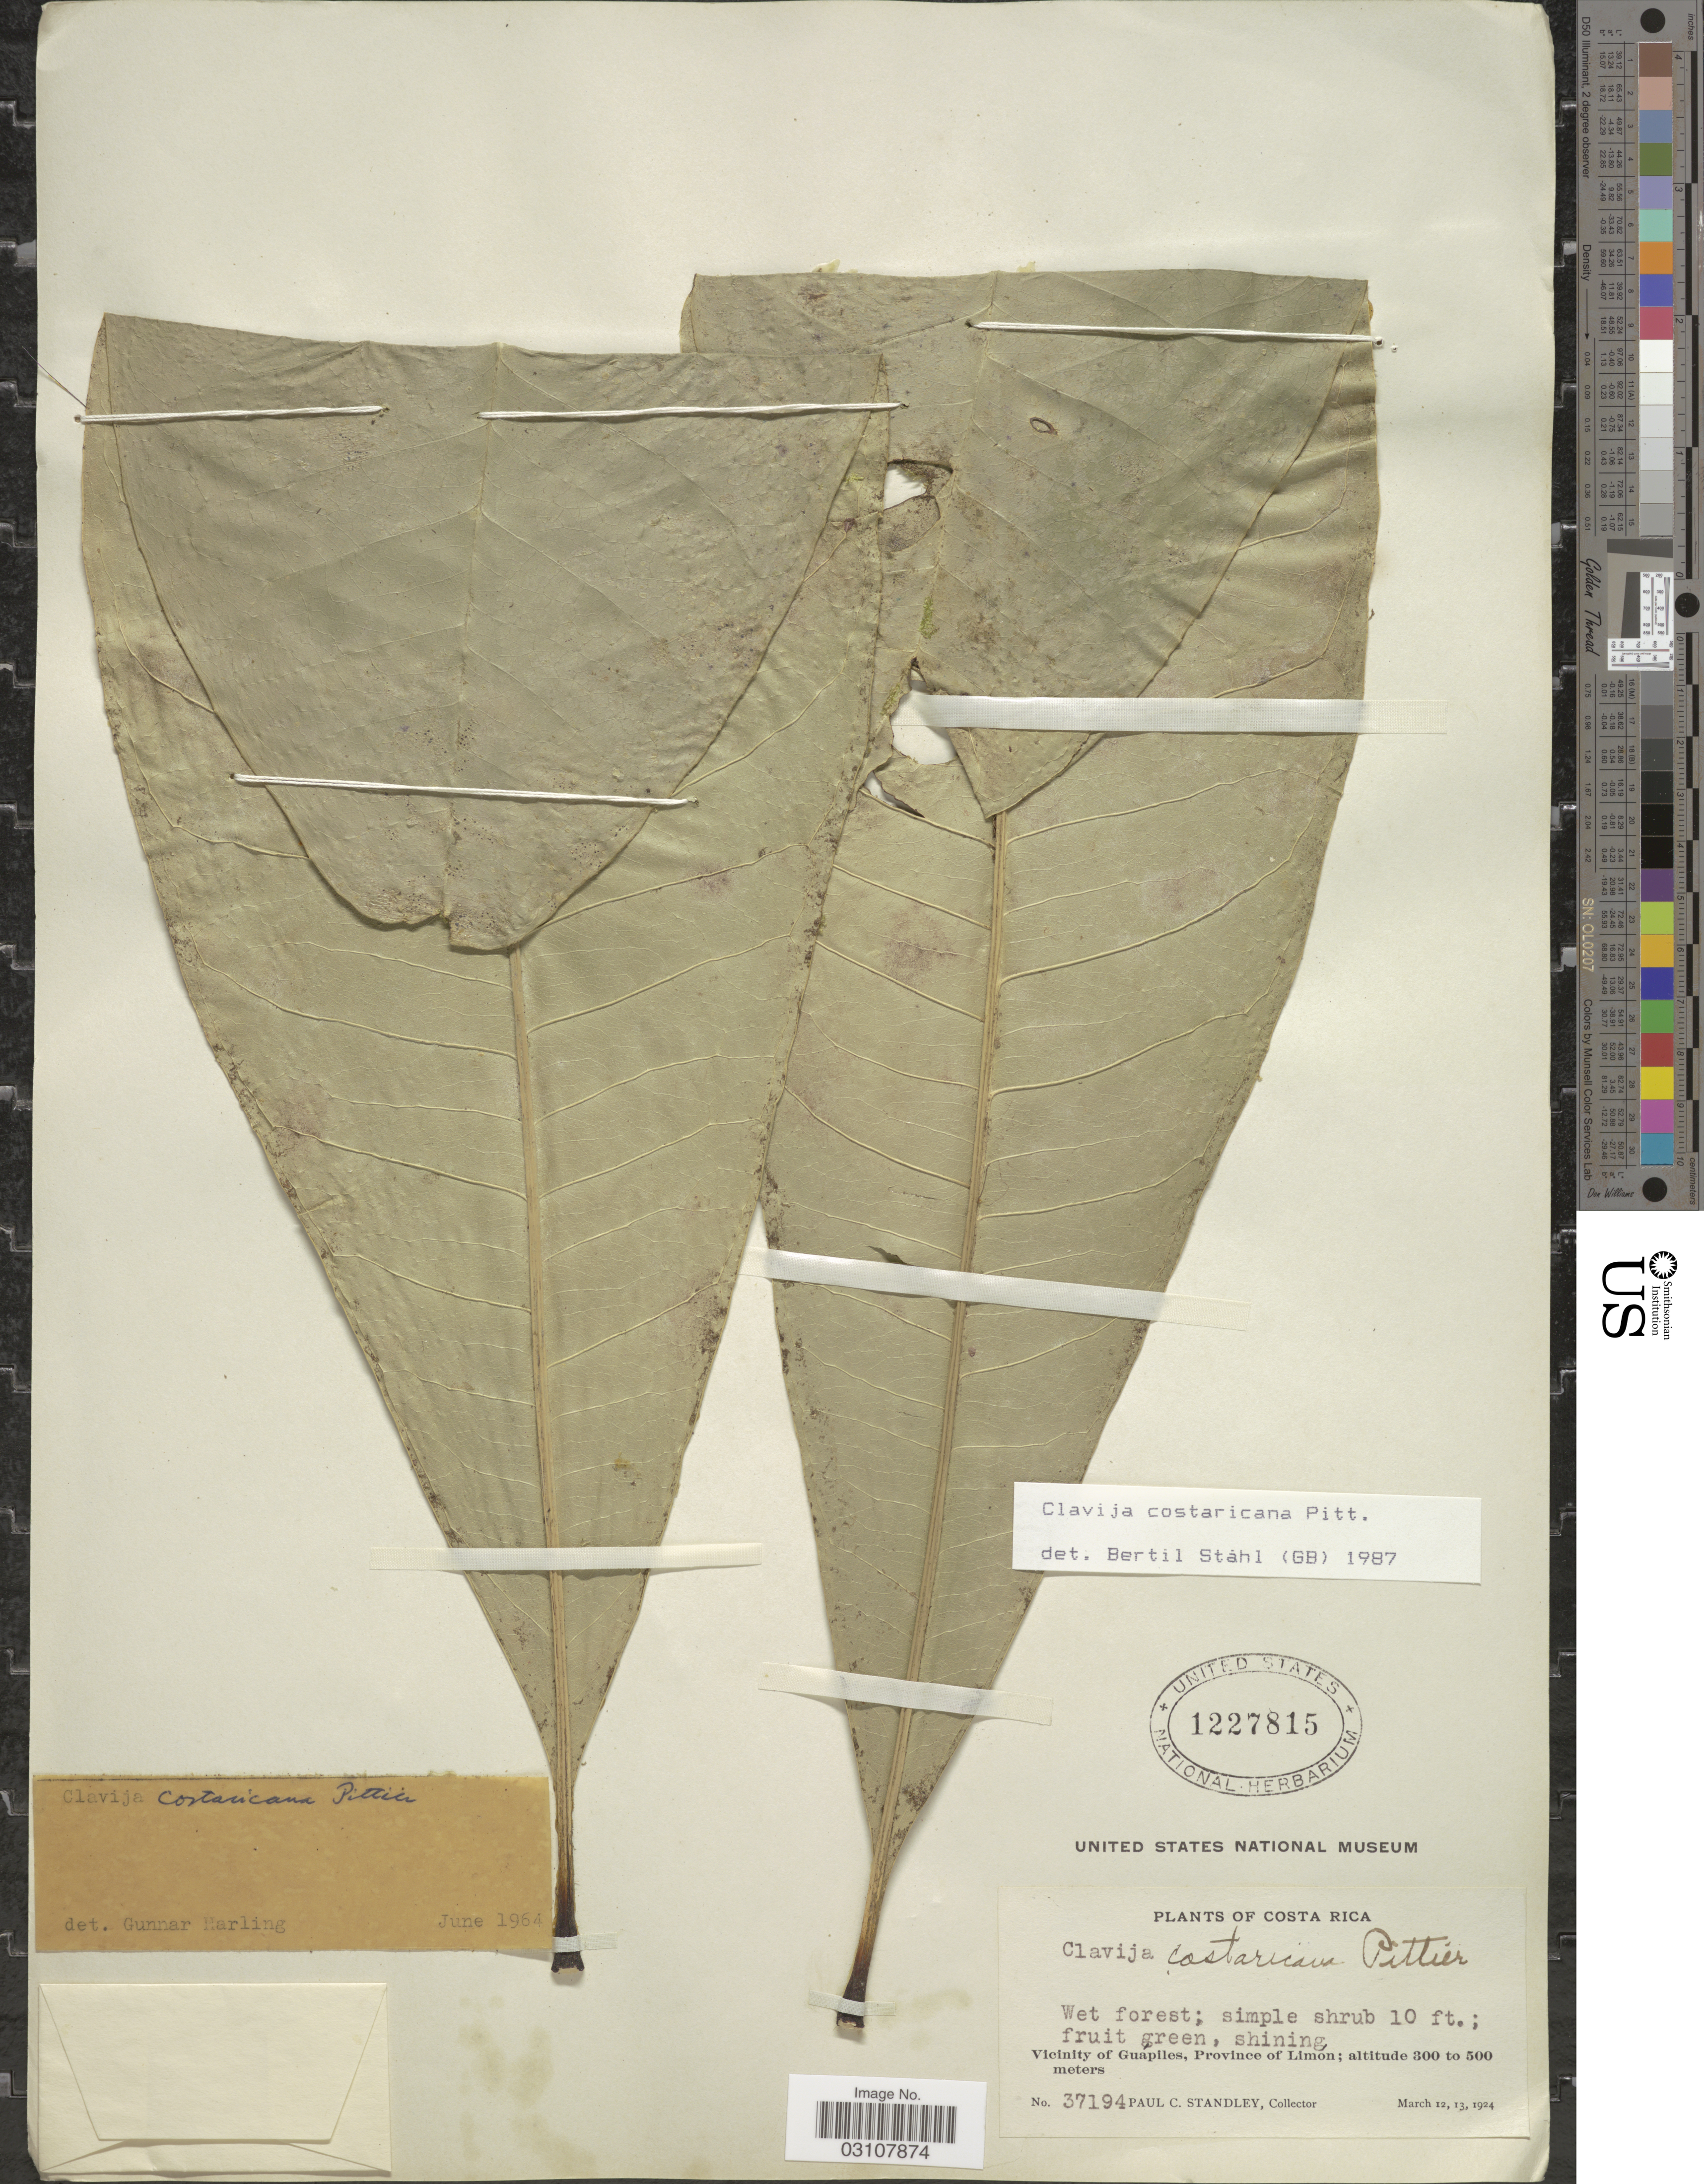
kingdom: Plantae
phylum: Tracheophyta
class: Magnoliopsida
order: Ericales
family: Primulaceae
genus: Clavija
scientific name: Clavija costaricana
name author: Pittier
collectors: P. C. Standley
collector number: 37194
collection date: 1924-03-12/1924-03-13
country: Costa Rica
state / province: Limón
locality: Vicinity of Guápiles.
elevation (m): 300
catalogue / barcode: US 1227815